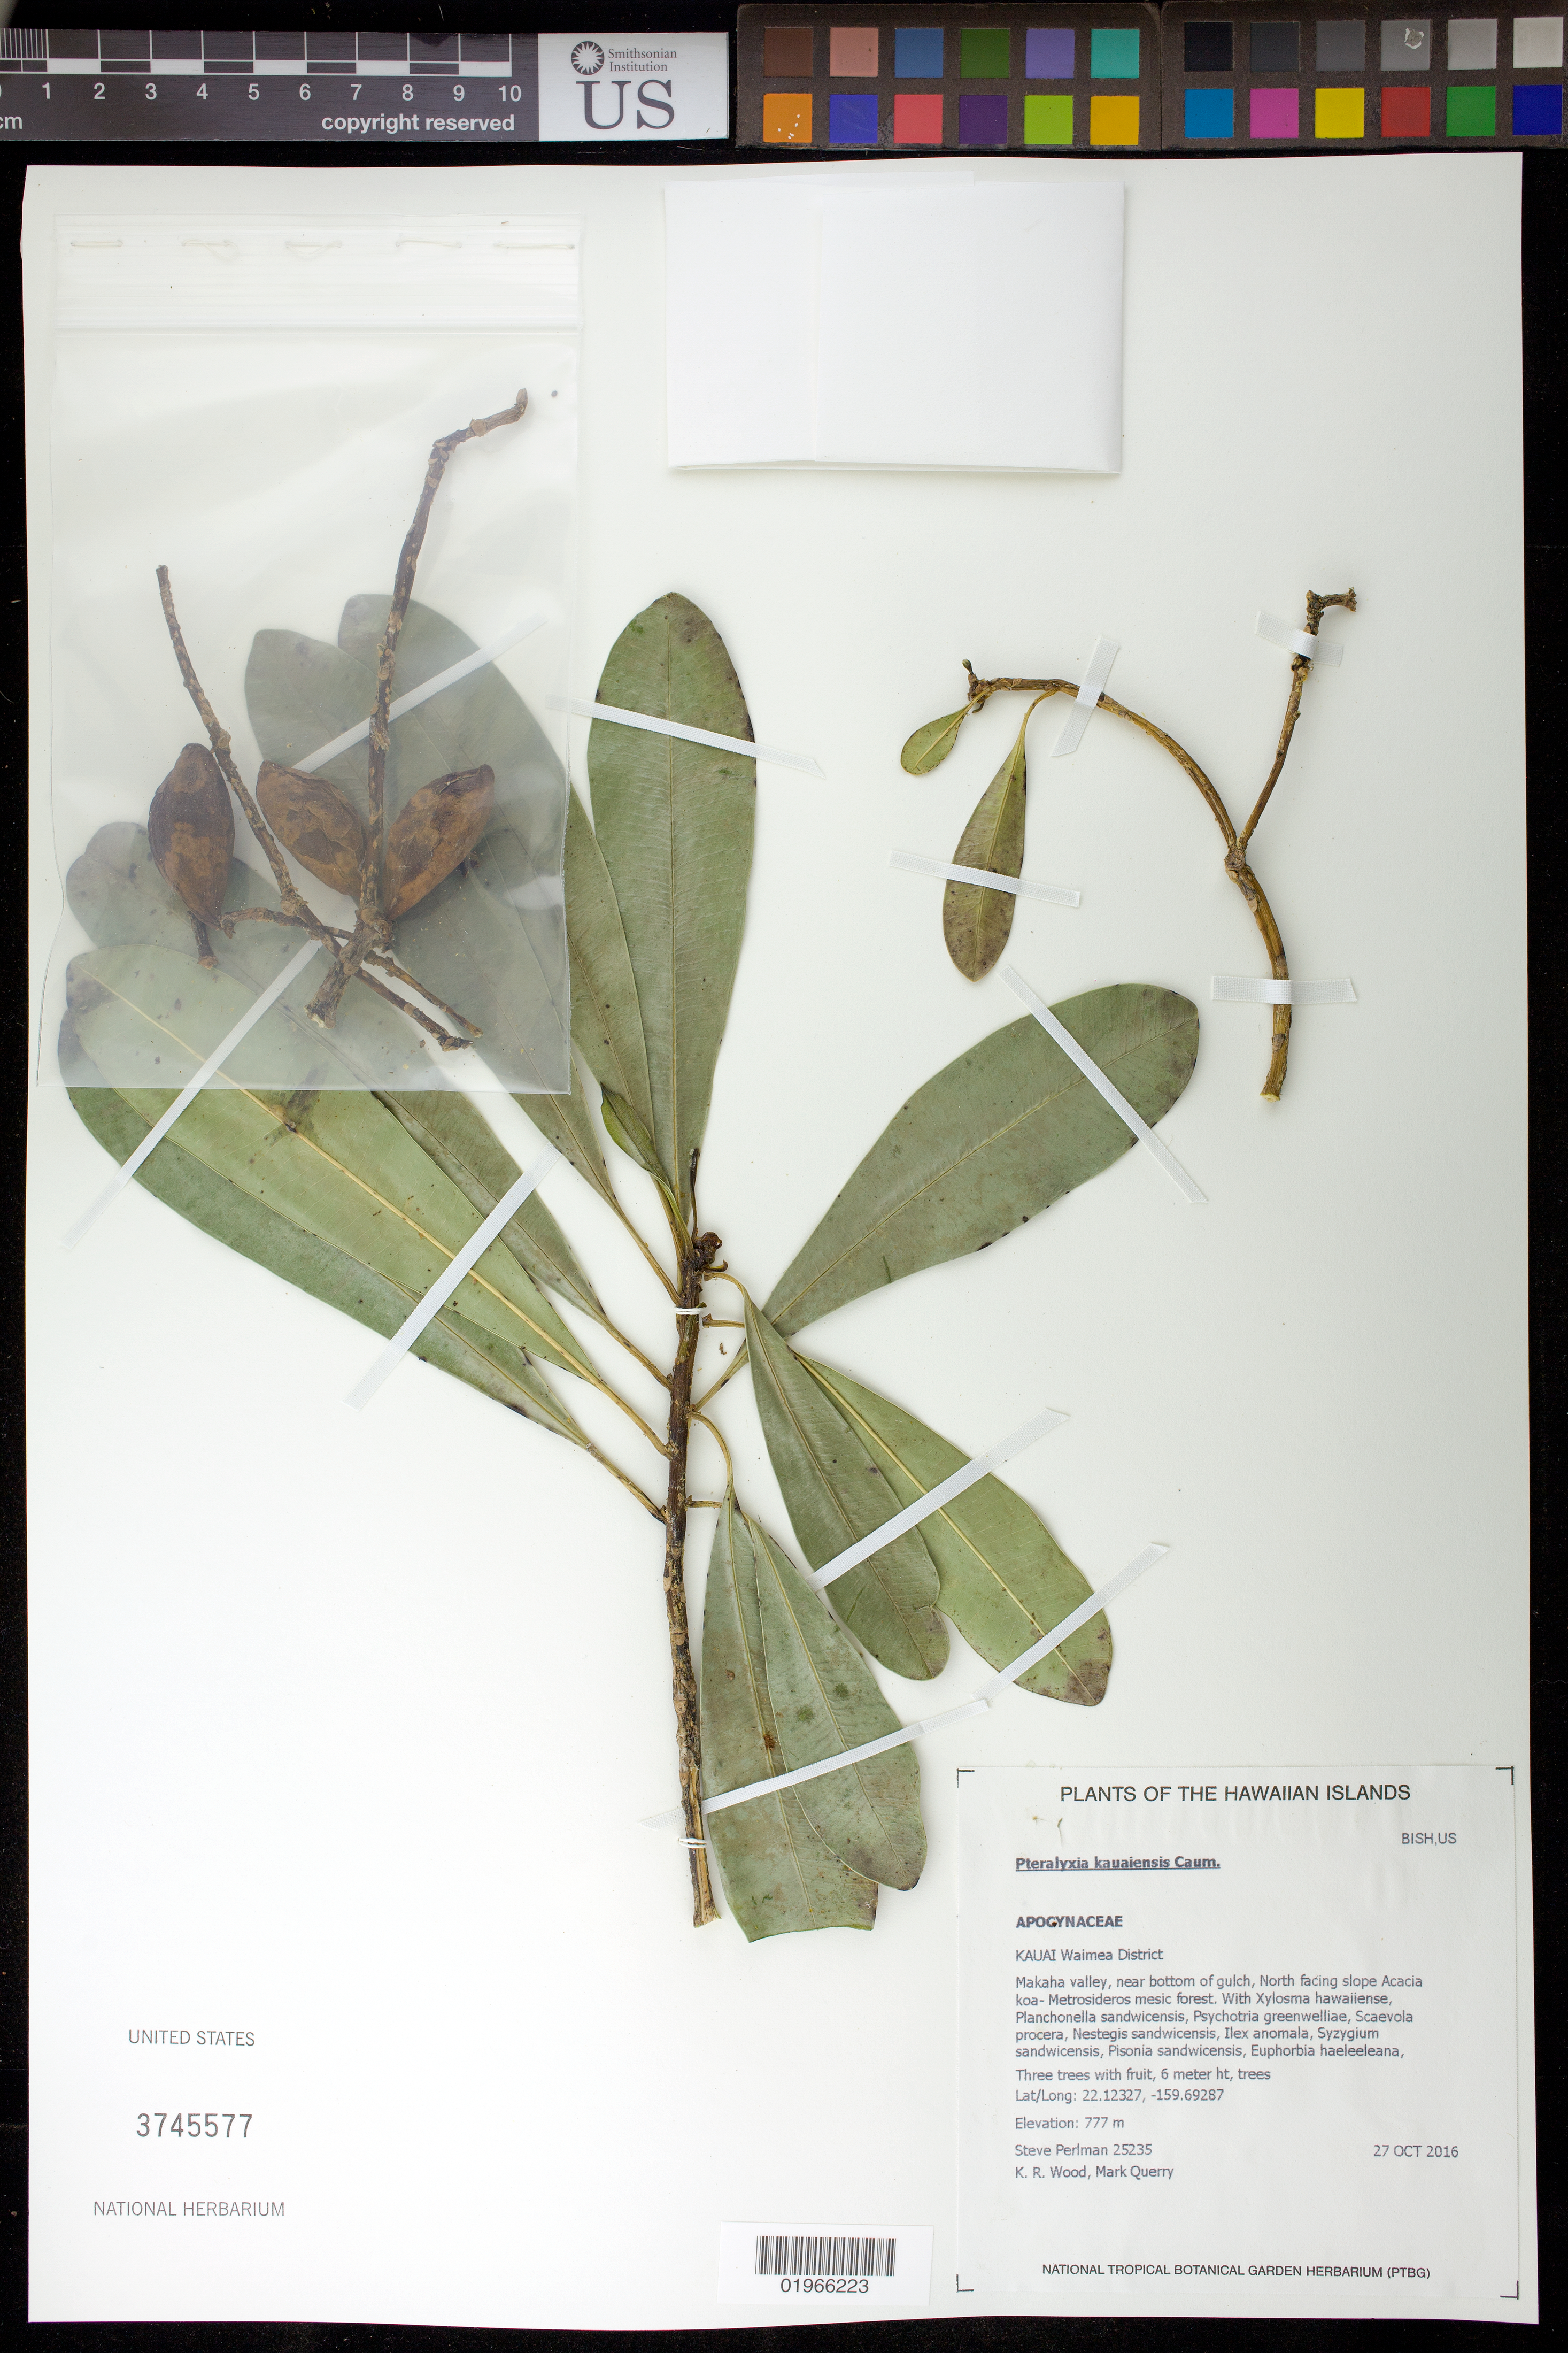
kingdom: Plantae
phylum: Tracheophyta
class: Magnoliopsida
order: Gentianales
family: Apocynaceae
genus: Pteralyxia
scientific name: Pteralyxia kauaiensis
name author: Caum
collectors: S. P. Perlman, K. R. Wood & M. Querry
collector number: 25235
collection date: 2016-10-27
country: United States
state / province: Hawaii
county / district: Kauai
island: Kaua'i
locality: Waimea District, Makaha valley, near bottom of gulch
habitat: Mesic forest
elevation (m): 777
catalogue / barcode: US 3745577